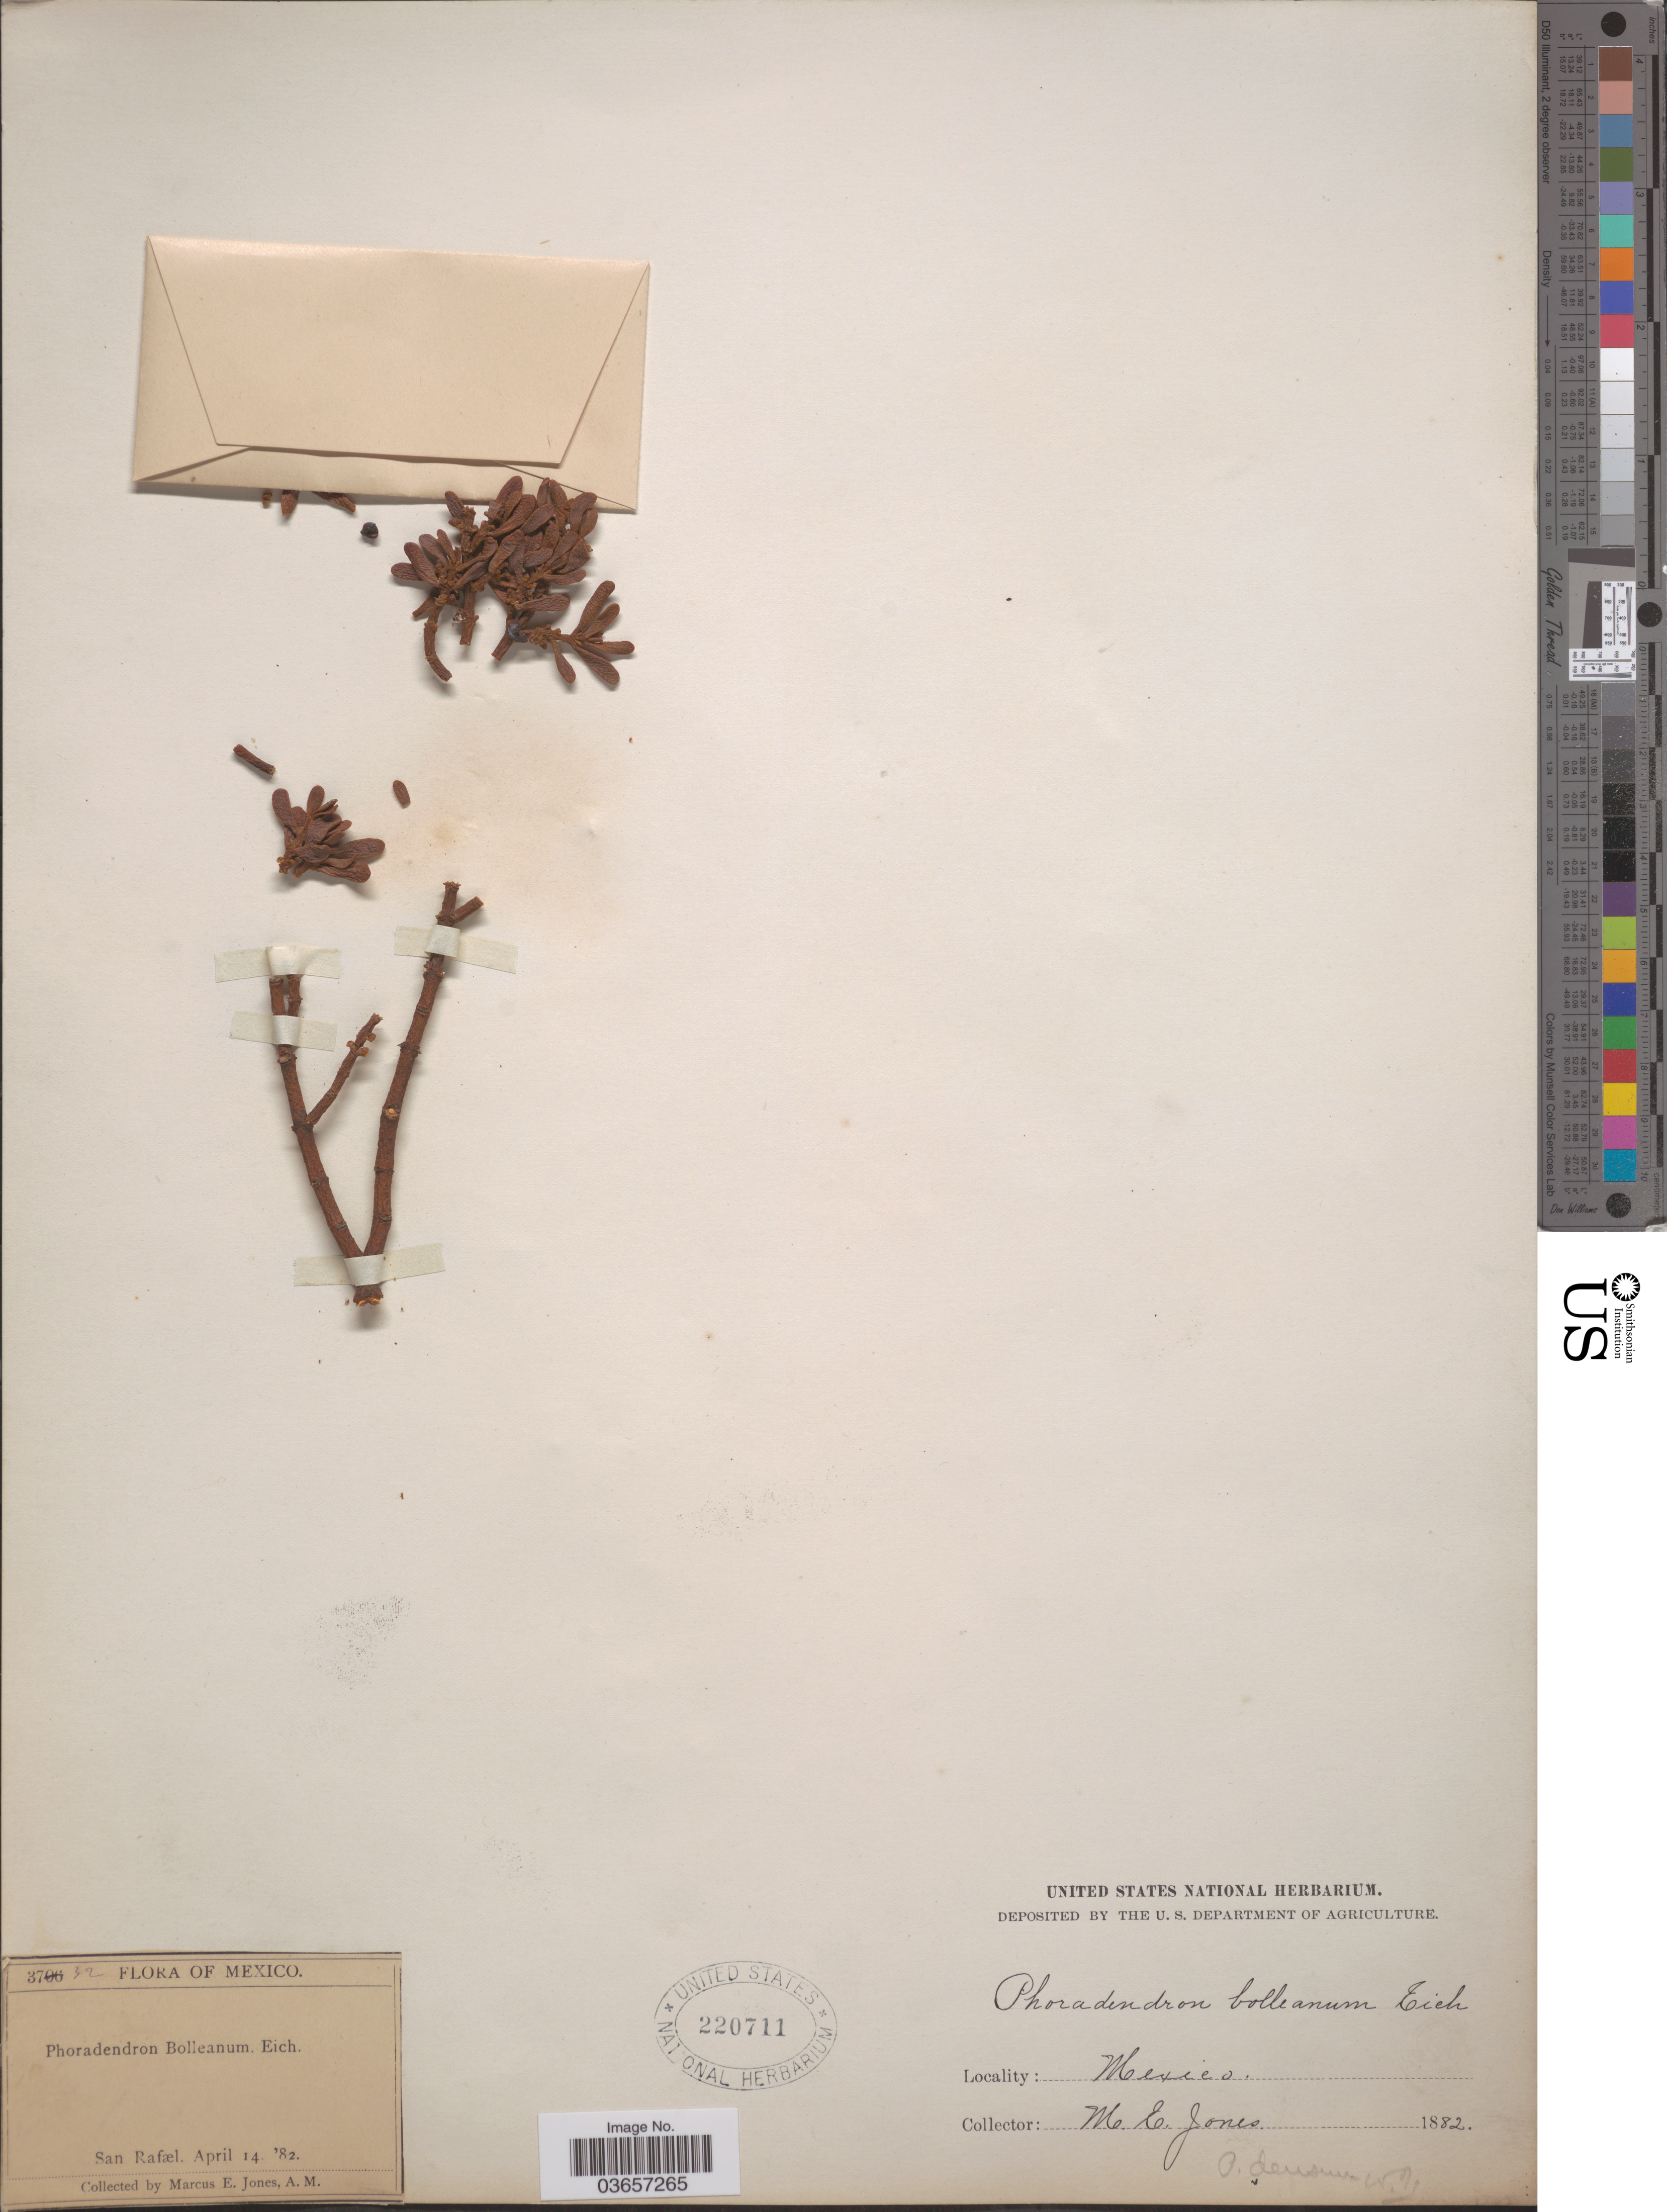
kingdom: Plantae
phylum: Tracheophyta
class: Magnoliopsida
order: Santalales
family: Viscaceae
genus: Phoradendron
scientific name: Phoradendron bolleanum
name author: (Seem.) Eichler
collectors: M. E. Jones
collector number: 3732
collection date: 1882-04-14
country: Mexico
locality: San Rafael.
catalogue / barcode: US 220711